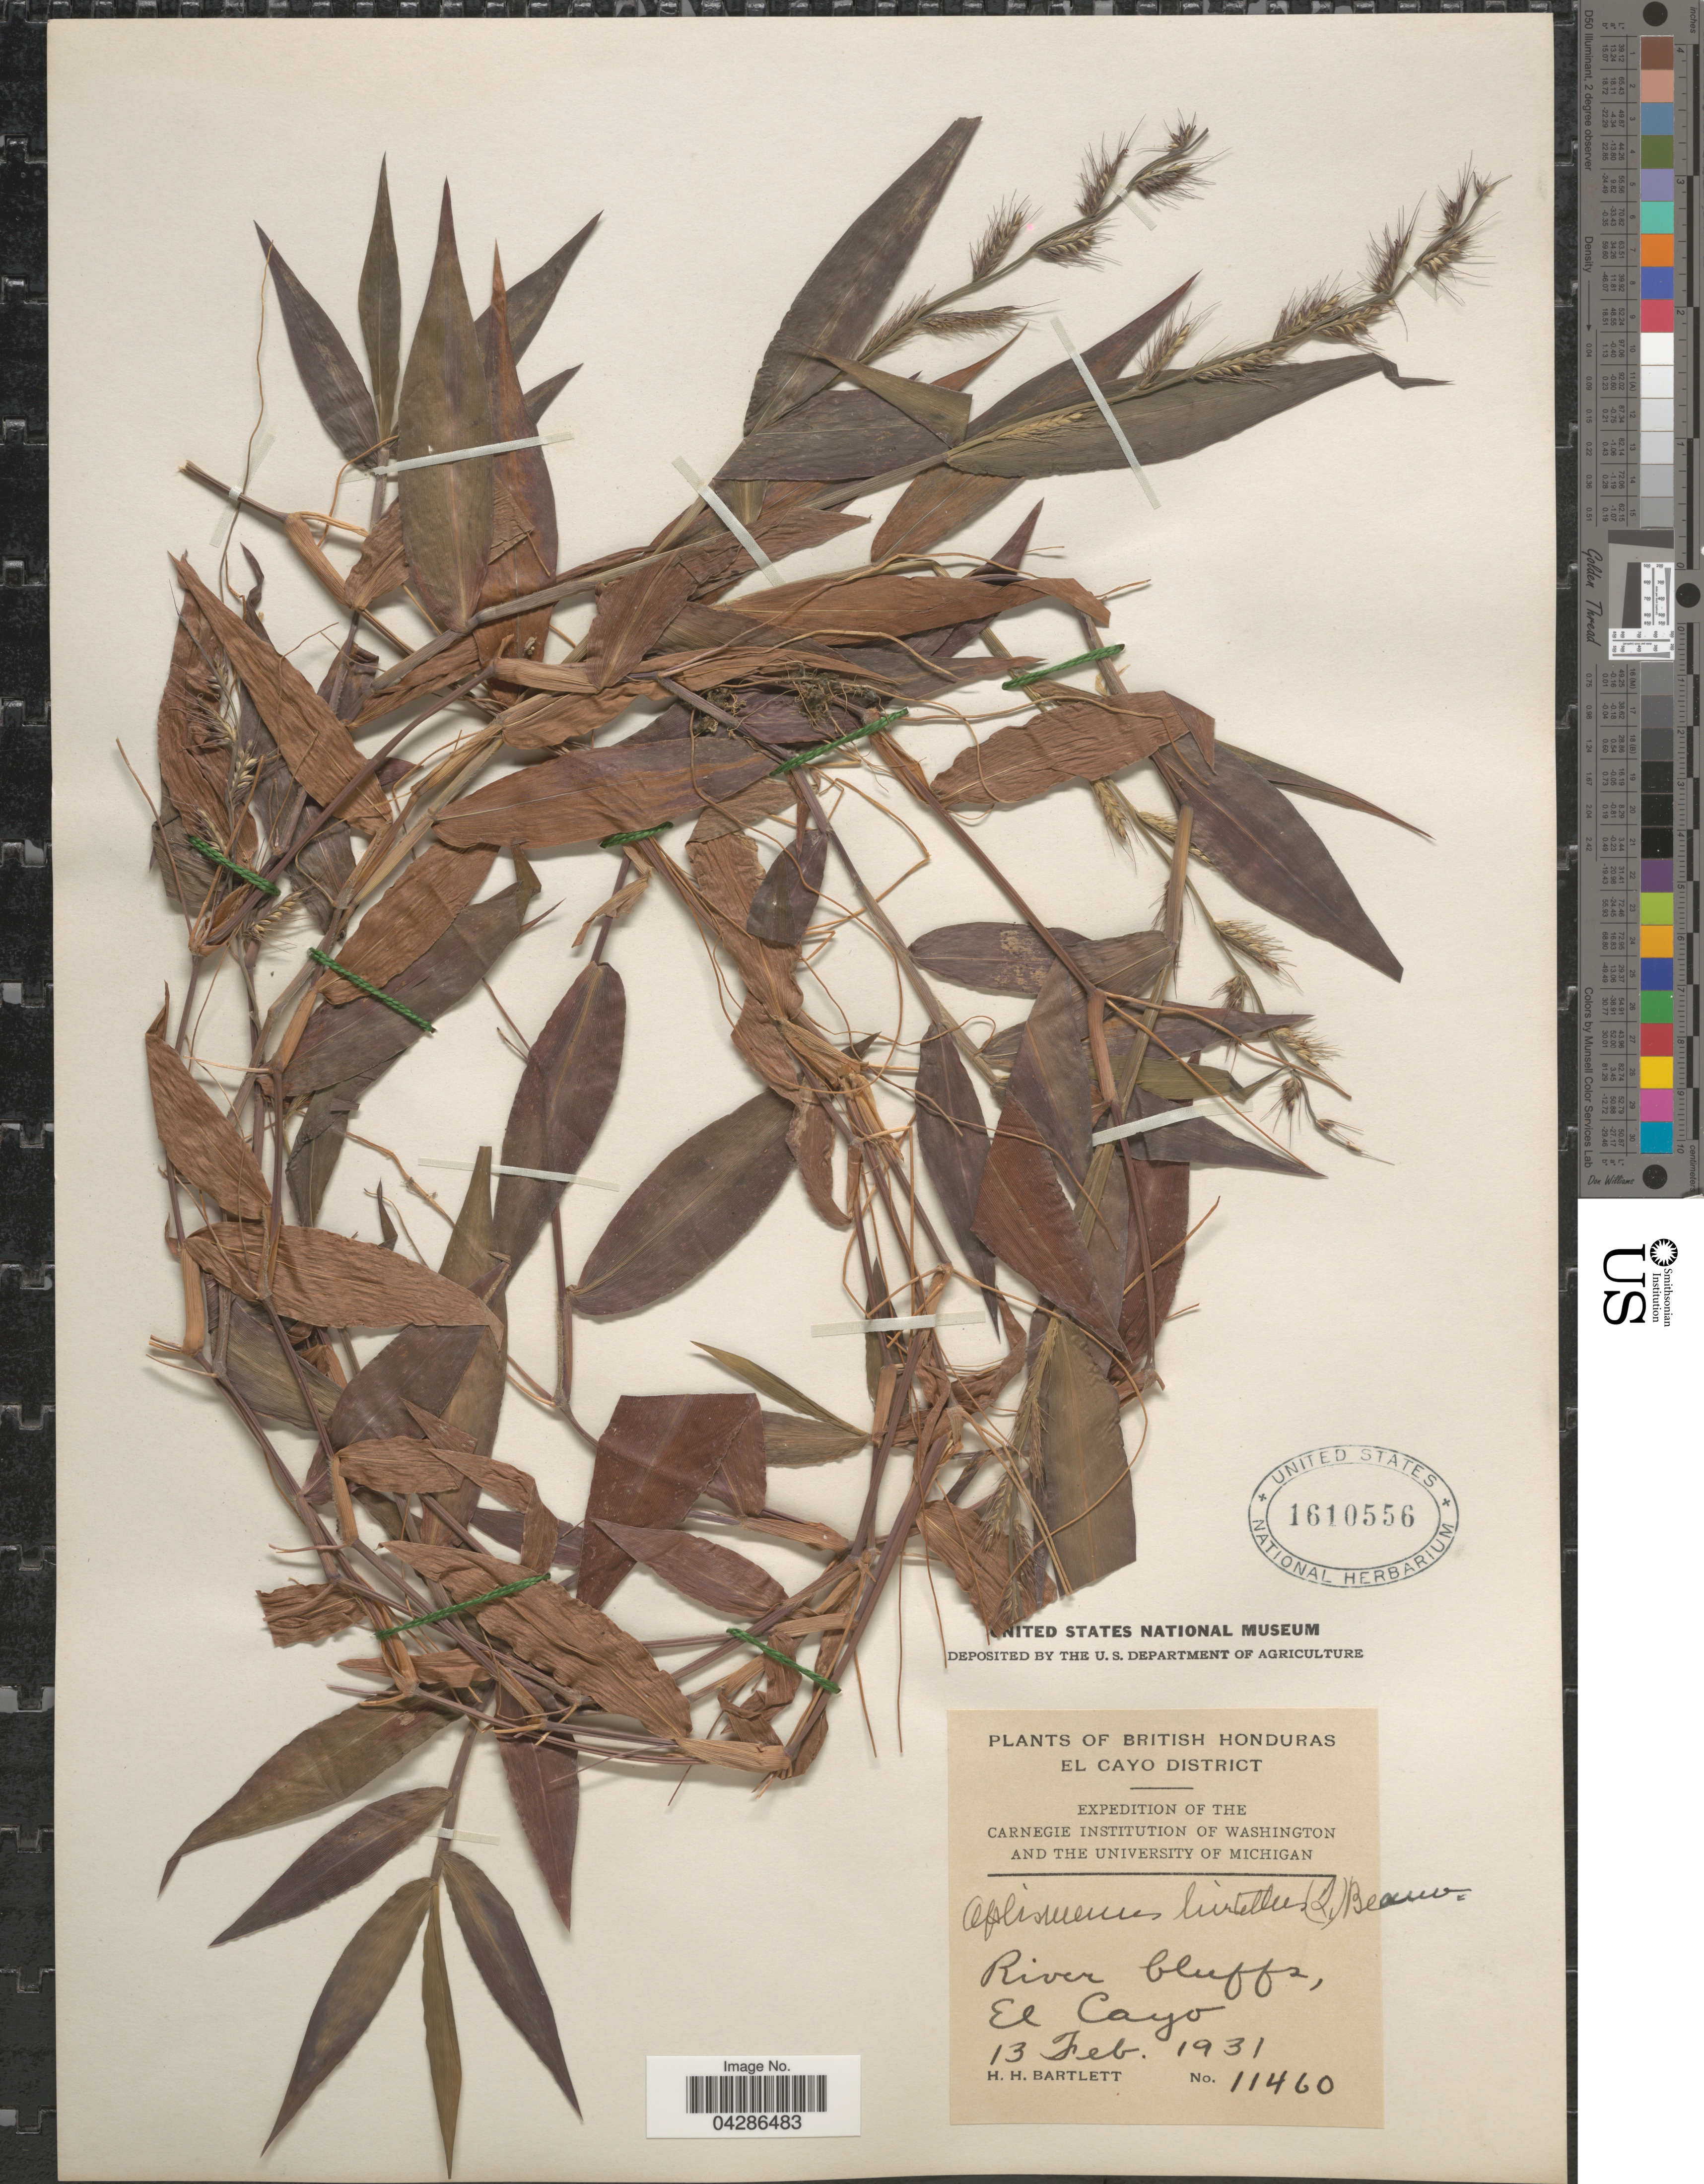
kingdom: Plantae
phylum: Tracheophyta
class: Liliopsida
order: Poales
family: Poaceae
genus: Oplismenus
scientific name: Oplismenus hirtellus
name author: (L.) P. Beauv.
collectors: H. H. Bartlett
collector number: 11460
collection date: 1931-02-13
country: Belize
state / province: Cayo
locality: British Honduras. El Cayo District. Expedition Of The Carnegie Institution Of Washington And The University Of Michigan. River bluffs, El Cayo.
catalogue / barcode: US 1610556